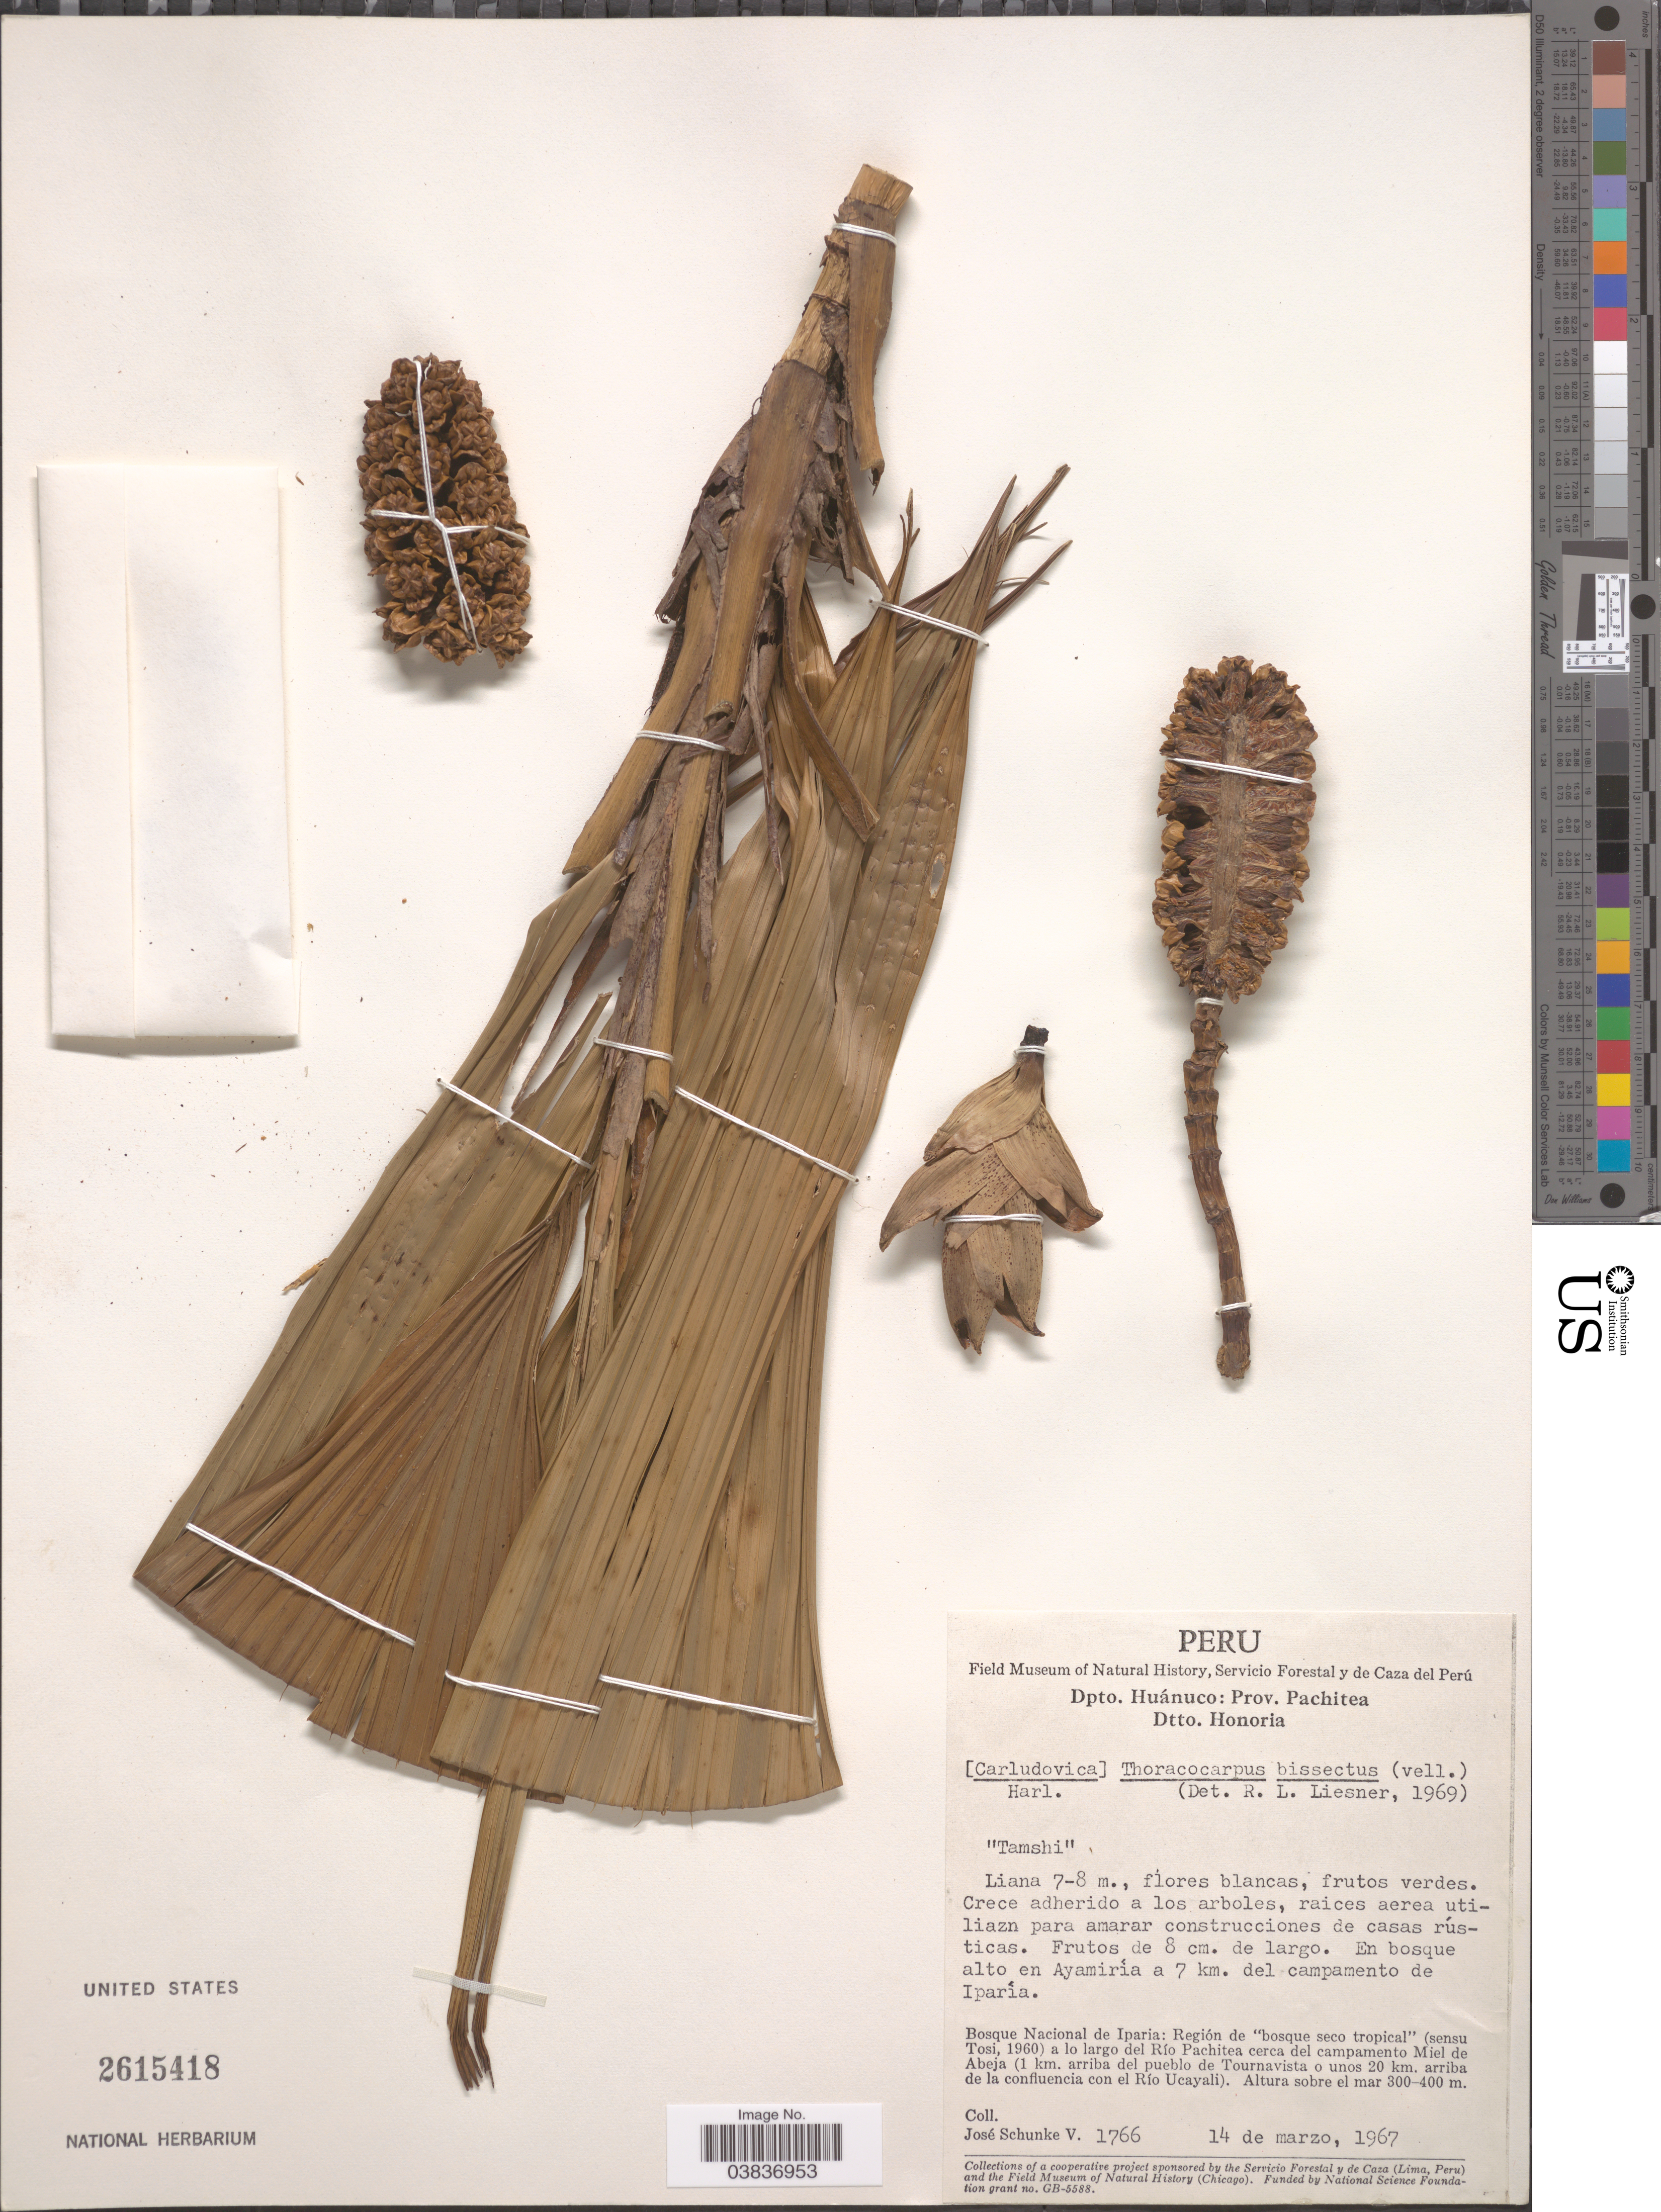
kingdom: Plantae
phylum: Tracheophyta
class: Liliopsida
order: Pandanales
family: Cyclanthaceae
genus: Thoracocarpus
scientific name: Thoracocarpus bissectus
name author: (Vell.) Harling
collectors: J. Schunke Vigo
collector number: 1766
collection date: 1967-03-14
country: Peru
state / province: Huánuco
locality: Dpto. Huánuco: Prov. Pachitea. Dtto. Honoria. En bosque alto en Ayamiria a 7 km. del campamento de Iparia. Bosque Nacional de Iparia: Región de "bosque seco tropical" a la largo del Río Pachitea cerca del campamento Miel de Abeja (1 km. arriba del pueblo de Tournavista o unos 20 km. arriba de la confluencia con el Río Ucayali).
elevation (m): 300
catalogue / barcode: US 2615418